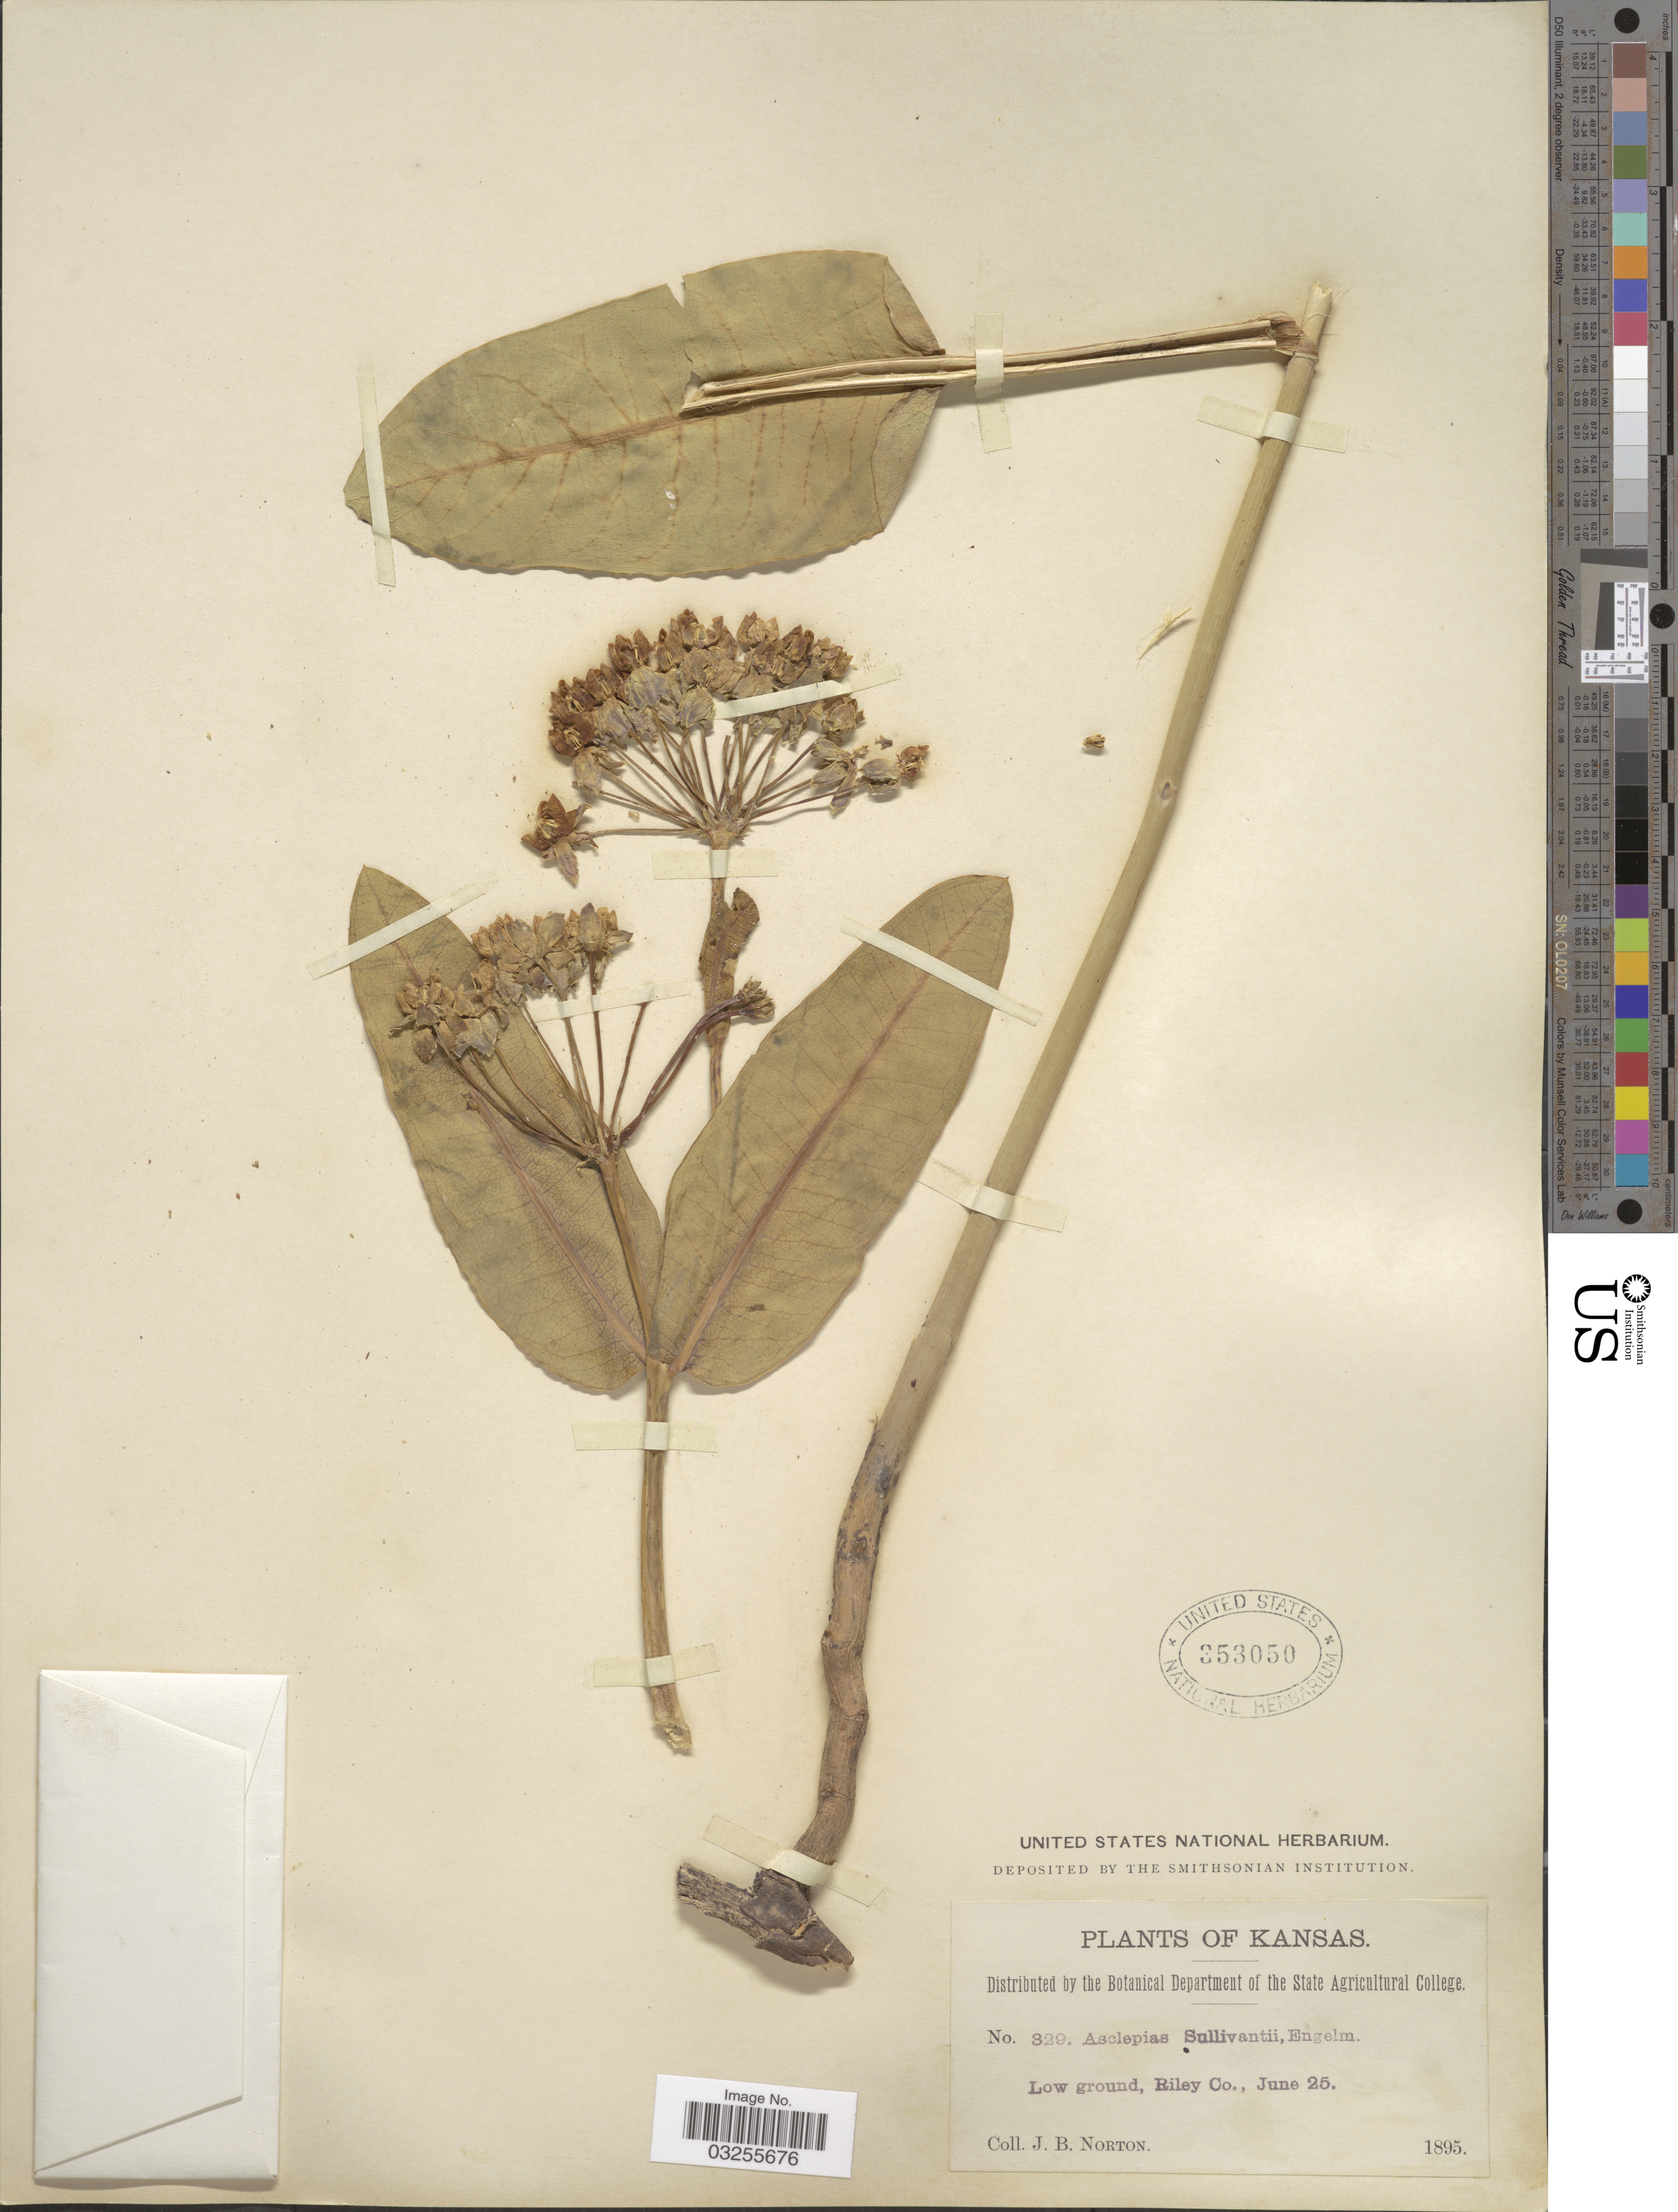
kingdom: Plantae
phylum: Tracheophyta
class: Magnoliopsida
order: Gentianales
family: Apocynaceae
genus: Asclepias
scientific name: Asclepias sullivantii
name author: Engelm. ex A. Gray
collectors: J. B. Norton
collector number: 329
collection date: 1895-06-25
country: United States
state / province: Kansas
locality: Riley Co.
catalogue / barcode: US 353050